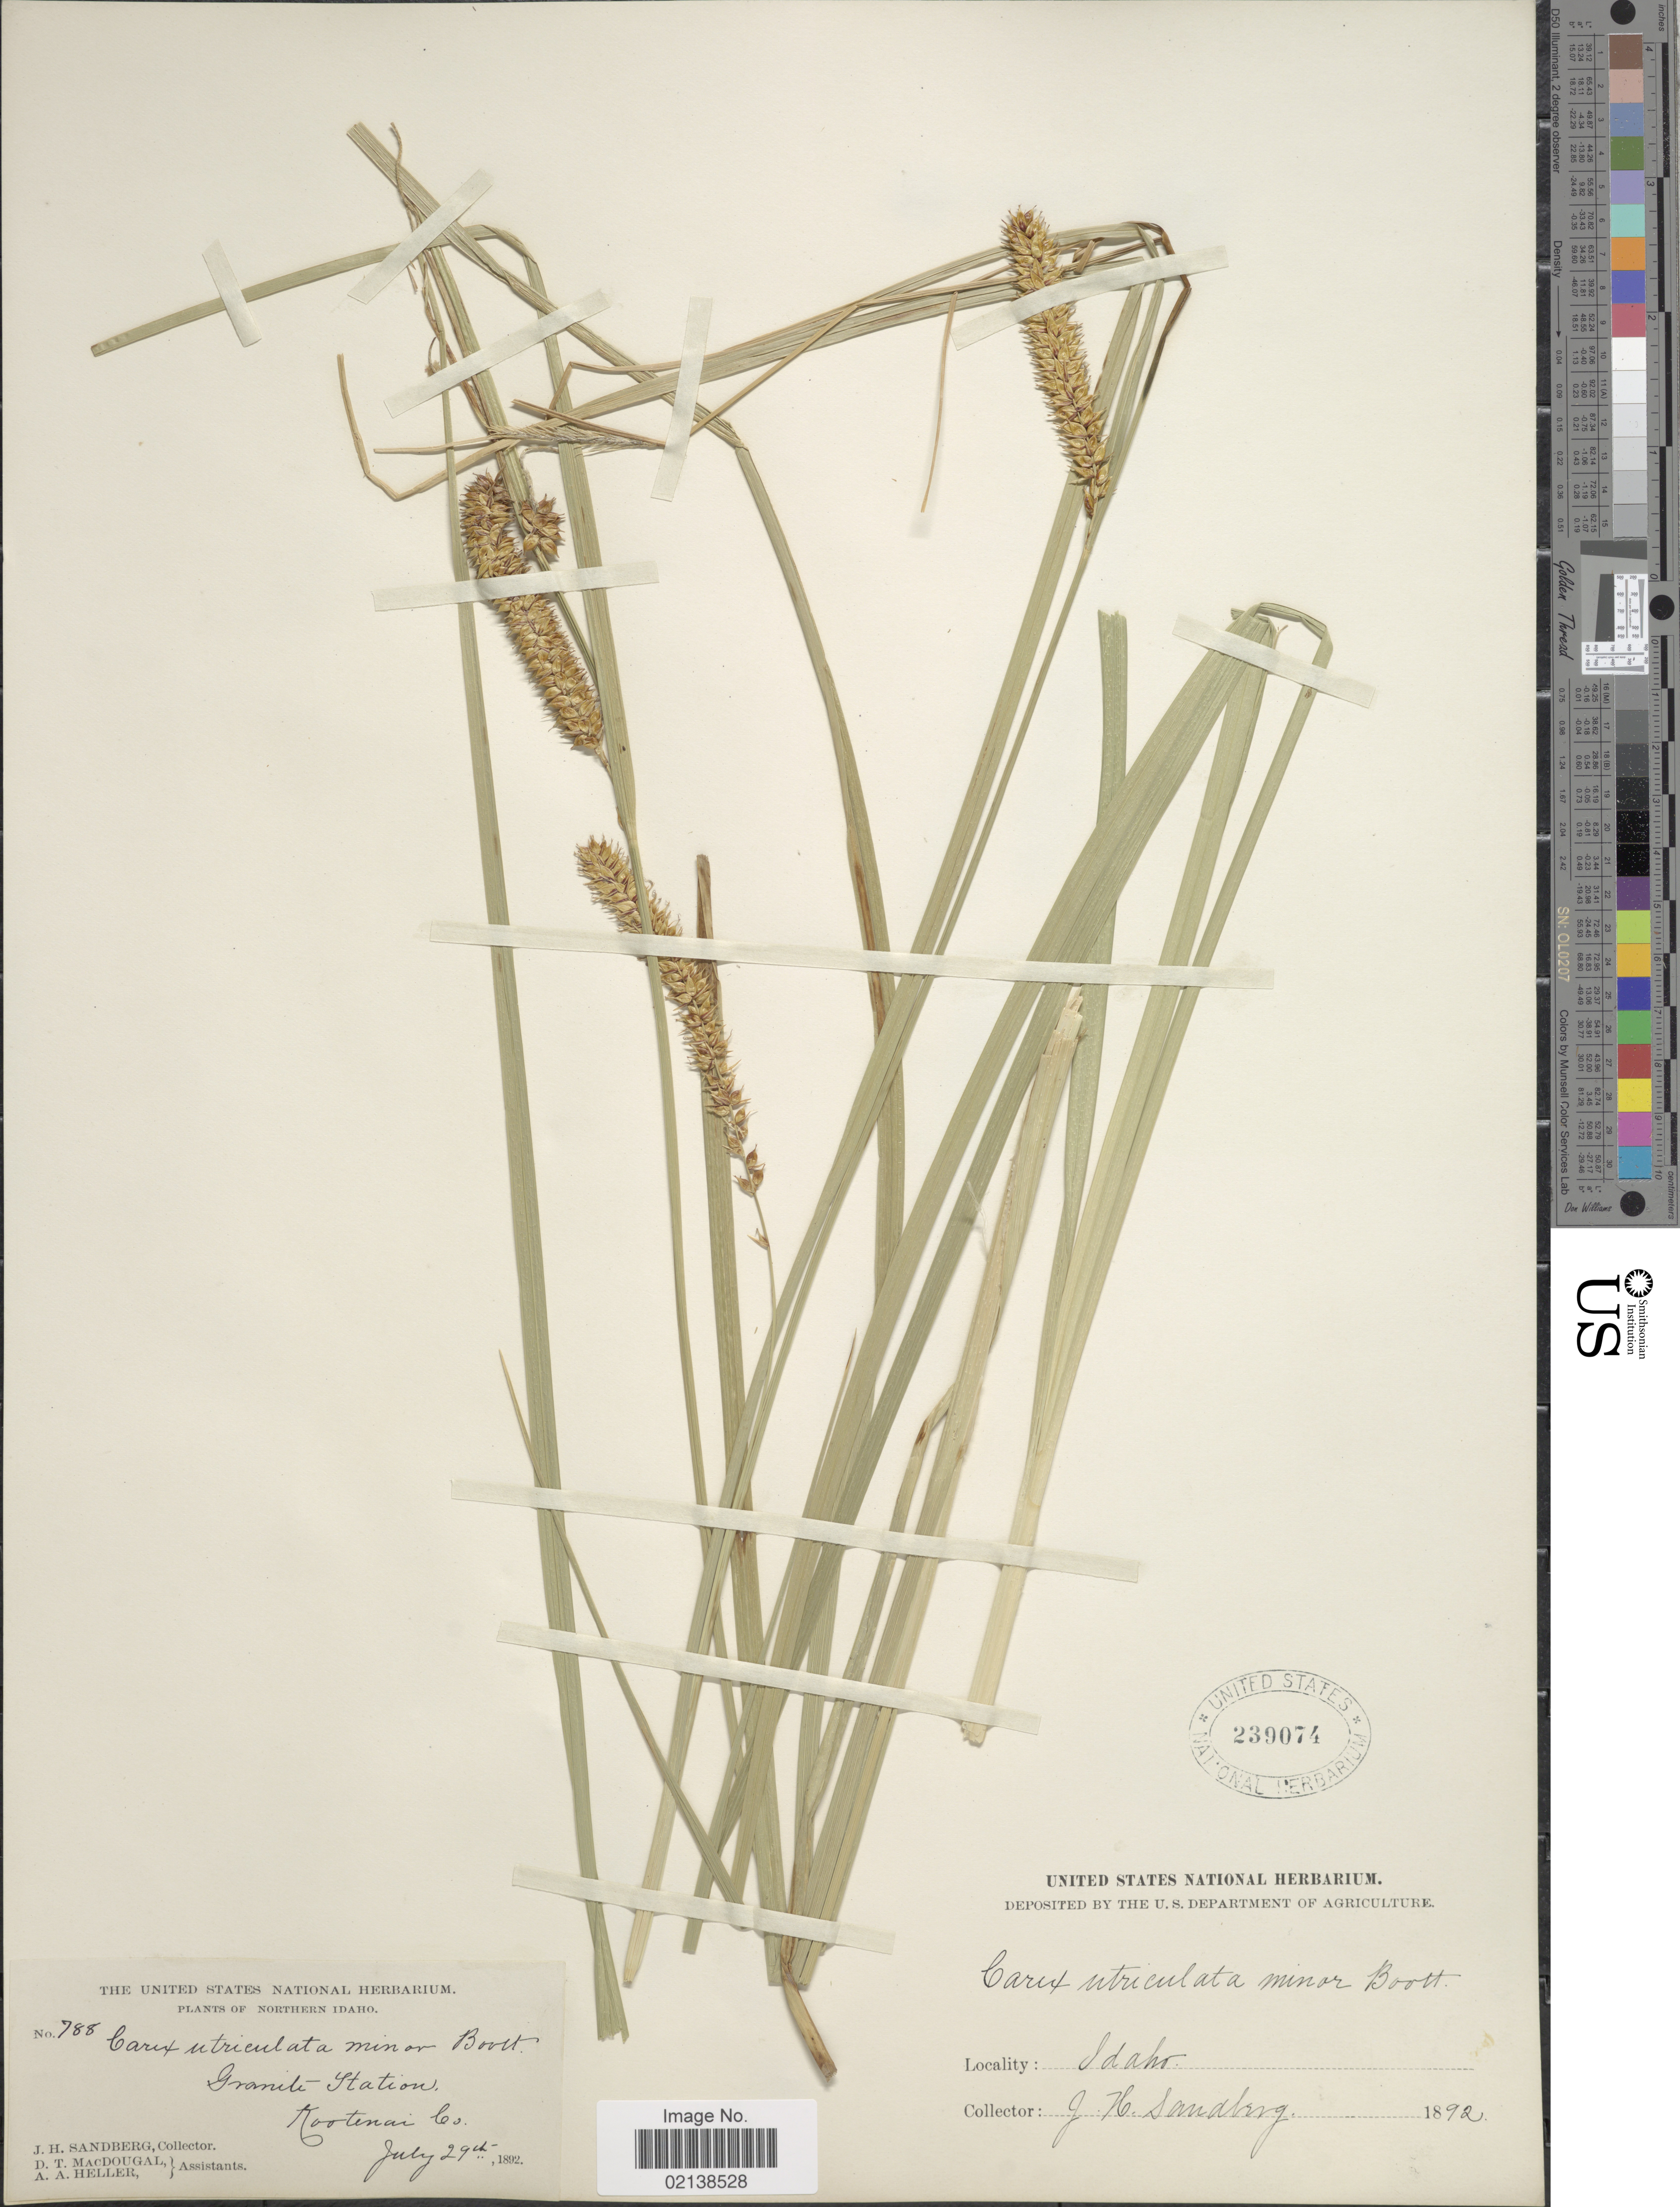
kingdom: Plantae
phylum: Tracheophyta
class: Liliopsida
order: Poales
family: Cyperaceae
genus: Carex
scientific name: Carex utriculata var. minor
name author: Boott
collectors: J. H. Sandberg, D. T. MacDougal & A. A. Heller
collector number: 788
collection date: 1892-07-29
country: United States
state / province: Idaho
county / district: Kootenai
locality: Granite Stations, Northern Idaho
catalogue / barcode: US 239074